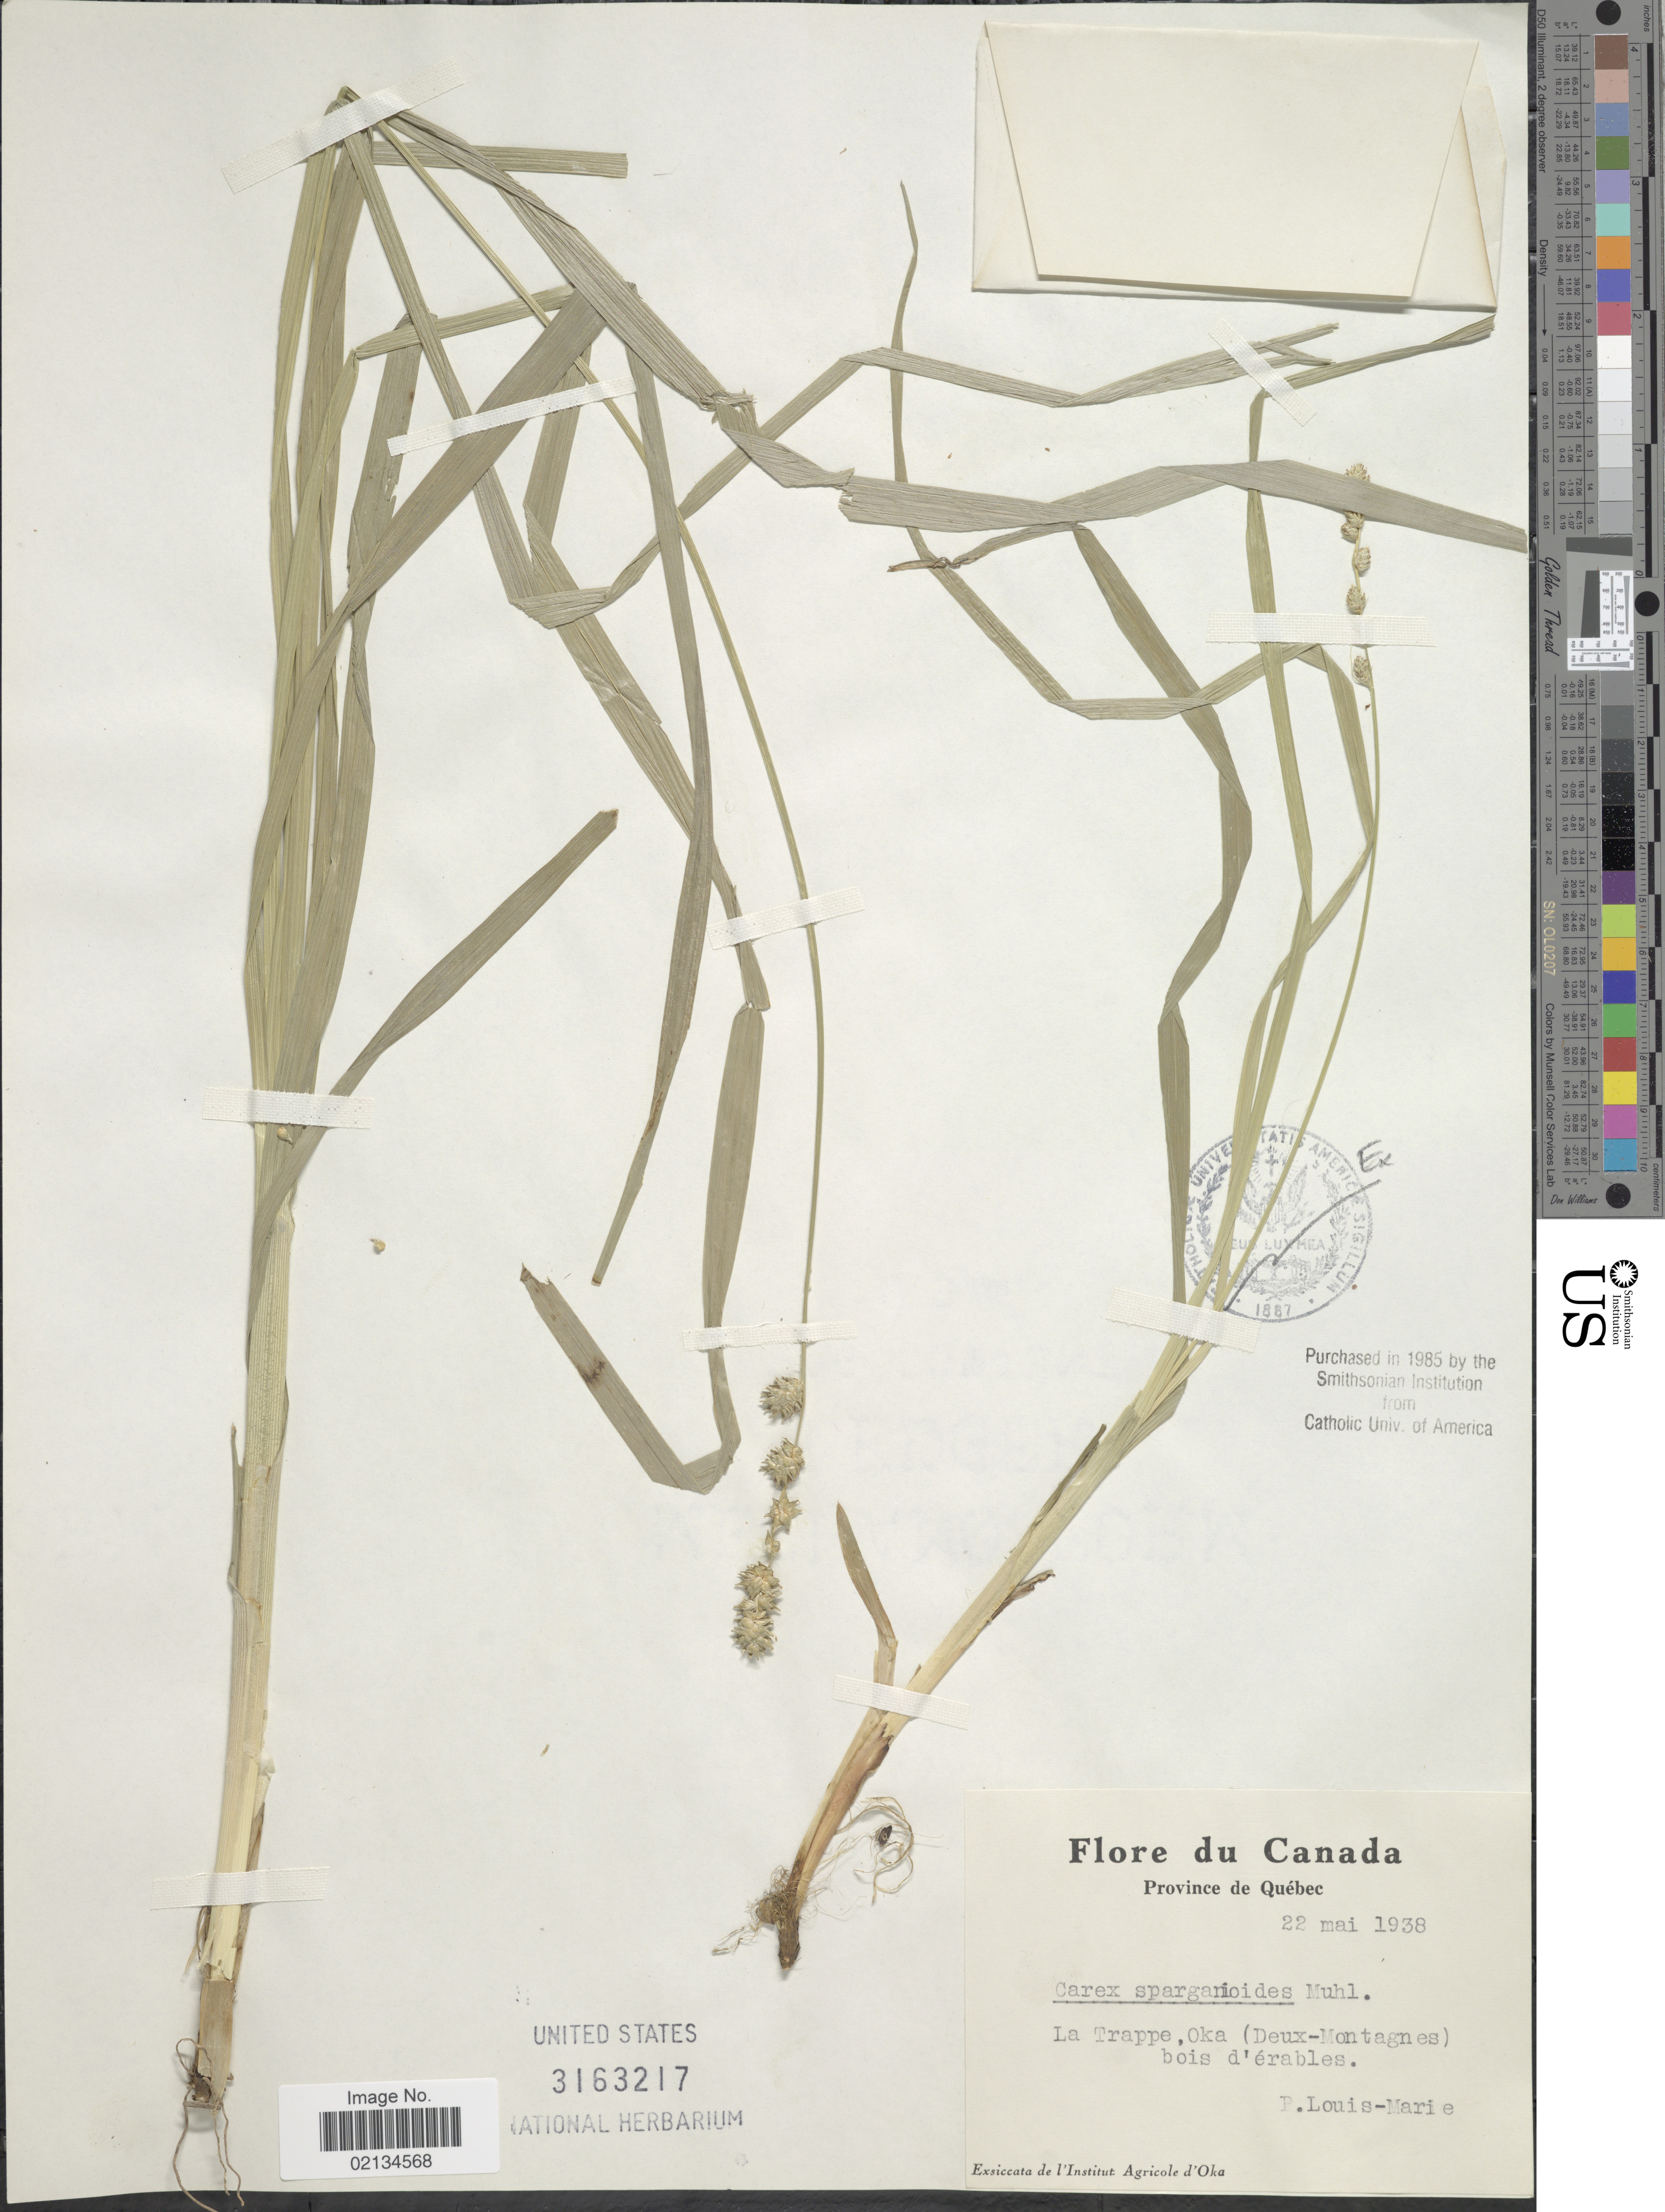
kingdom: Plantae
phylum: Tracheophyta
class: Liliopsida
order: Poales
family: Cyperaceae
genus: Carex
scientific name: Carex sparganioides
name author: Muhl. ex Willd.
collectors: L.-M. LaLonde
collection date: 1938-05-22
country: Canada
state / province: Quebec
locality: La Trappe, Oka (Deux-Montagnes) bois d'erables.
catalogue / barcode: US 3163217